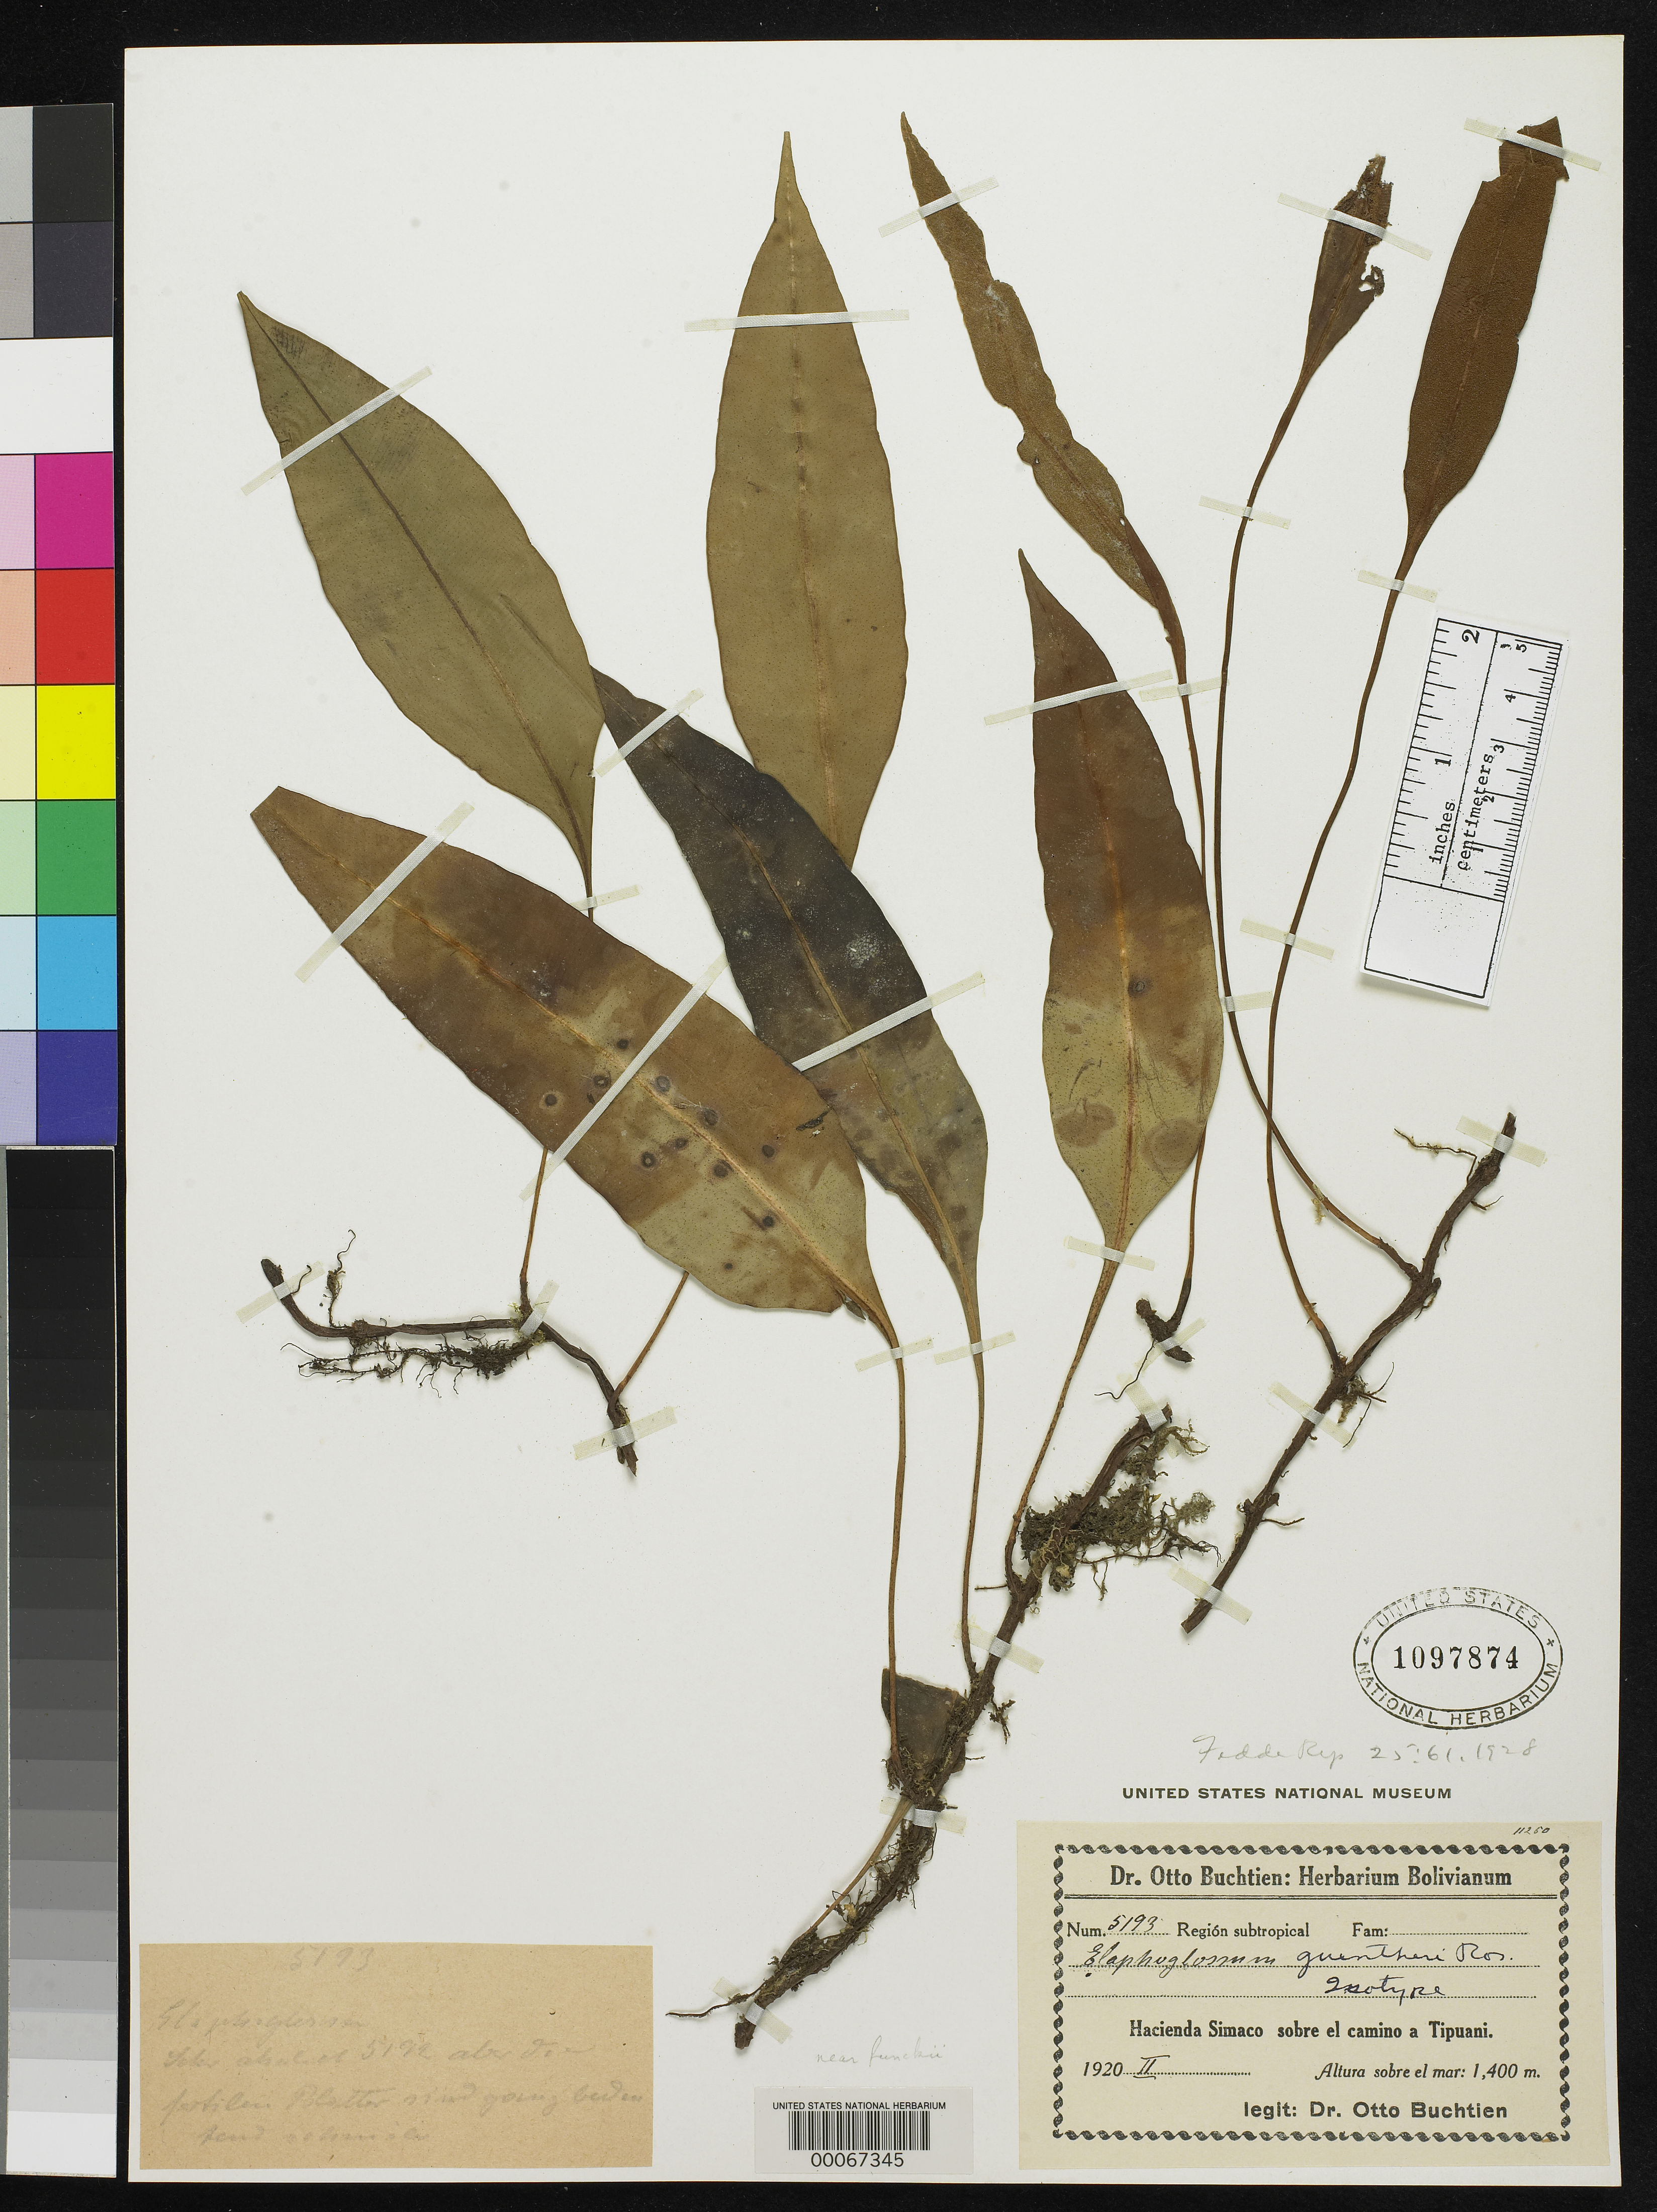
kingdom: Plantae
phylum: Tracheophyta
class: Polypodiopsida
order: Polypodiales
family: Dryopteridaceae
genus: Elaphoglossum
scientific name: Elaphoglossum guentheri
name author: Rosenst.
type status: Isotype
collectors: O. Buchtien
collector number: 5193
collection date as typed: Feb 1920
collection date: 1920-02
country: Bolivia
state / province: La Paz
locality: Simaco supra Tipuani.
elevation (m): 1400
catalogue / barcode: US 1097874